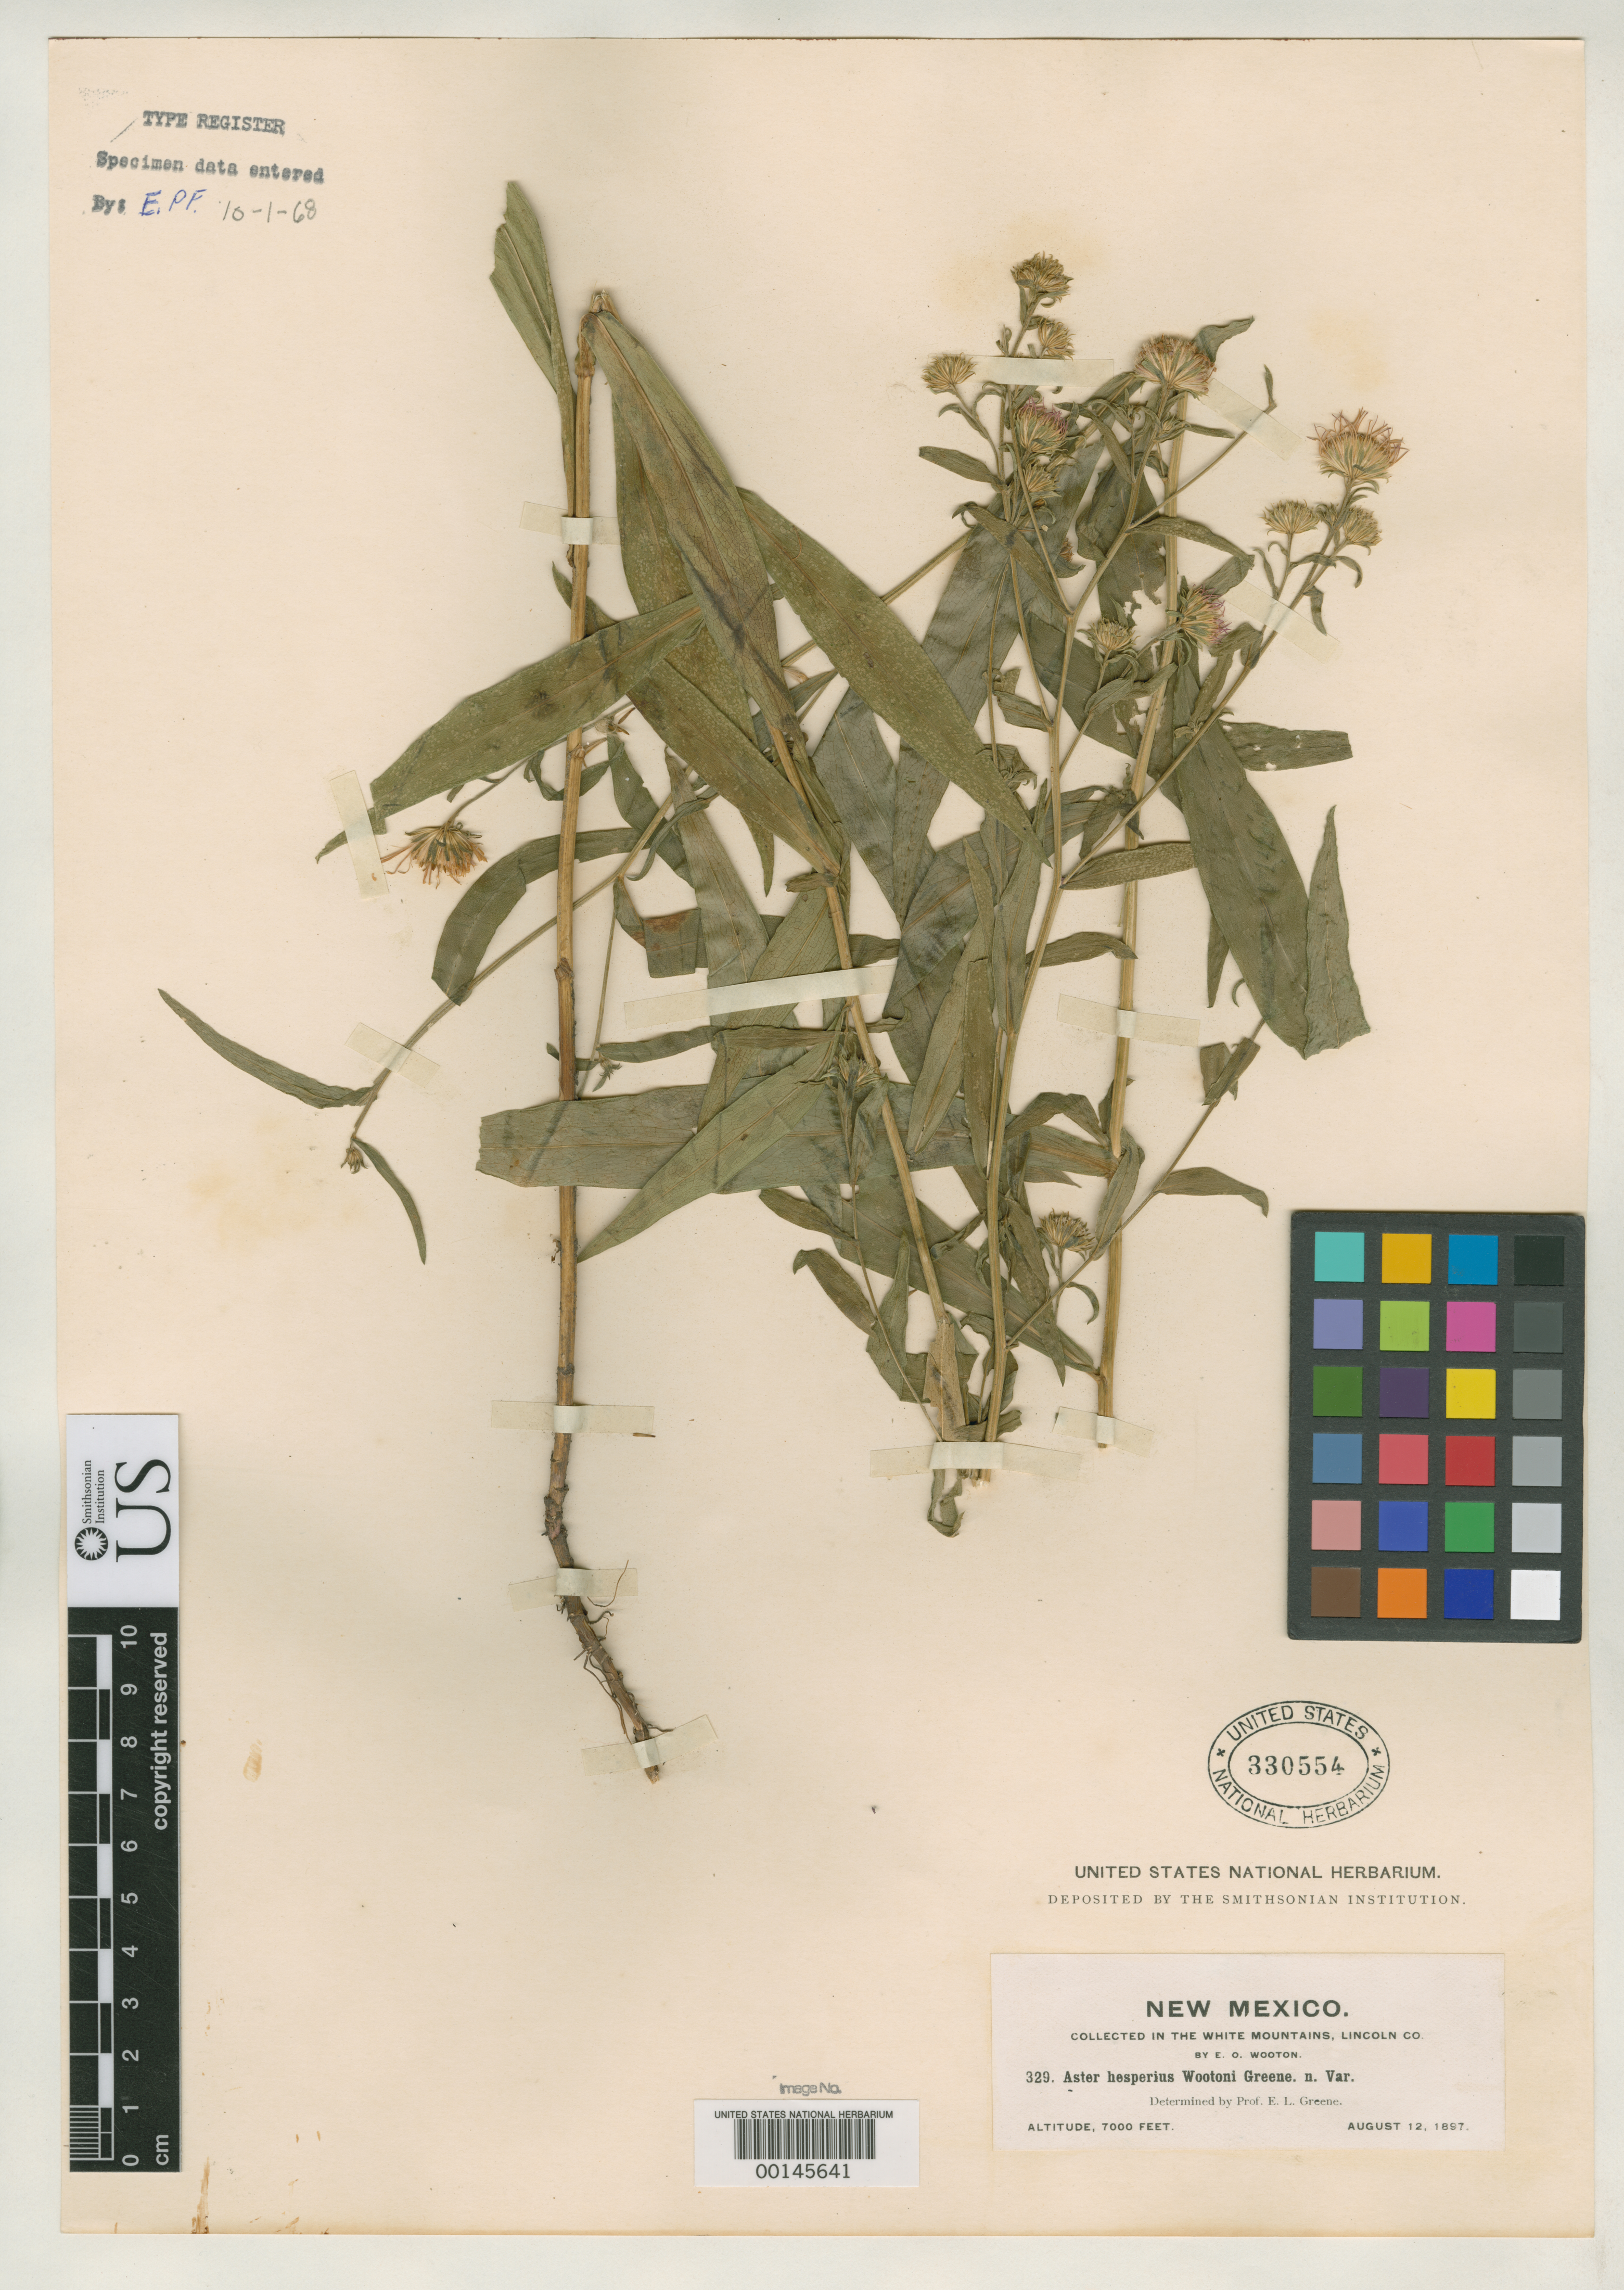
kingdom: Plantae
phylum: Tracheophyta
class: Magnoliopsida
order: Asterales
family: Asteraceae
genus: Aster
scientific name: Aster hesperius var. wootonii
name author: Greene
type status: Type Collection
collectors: E. O. Wooton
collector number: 329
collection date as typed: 12 Aug 1897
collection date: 1897-08-12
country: United States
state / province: New Mexico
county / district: Lincoln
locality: White Mountains.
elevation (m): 2134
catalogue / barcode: US 330554